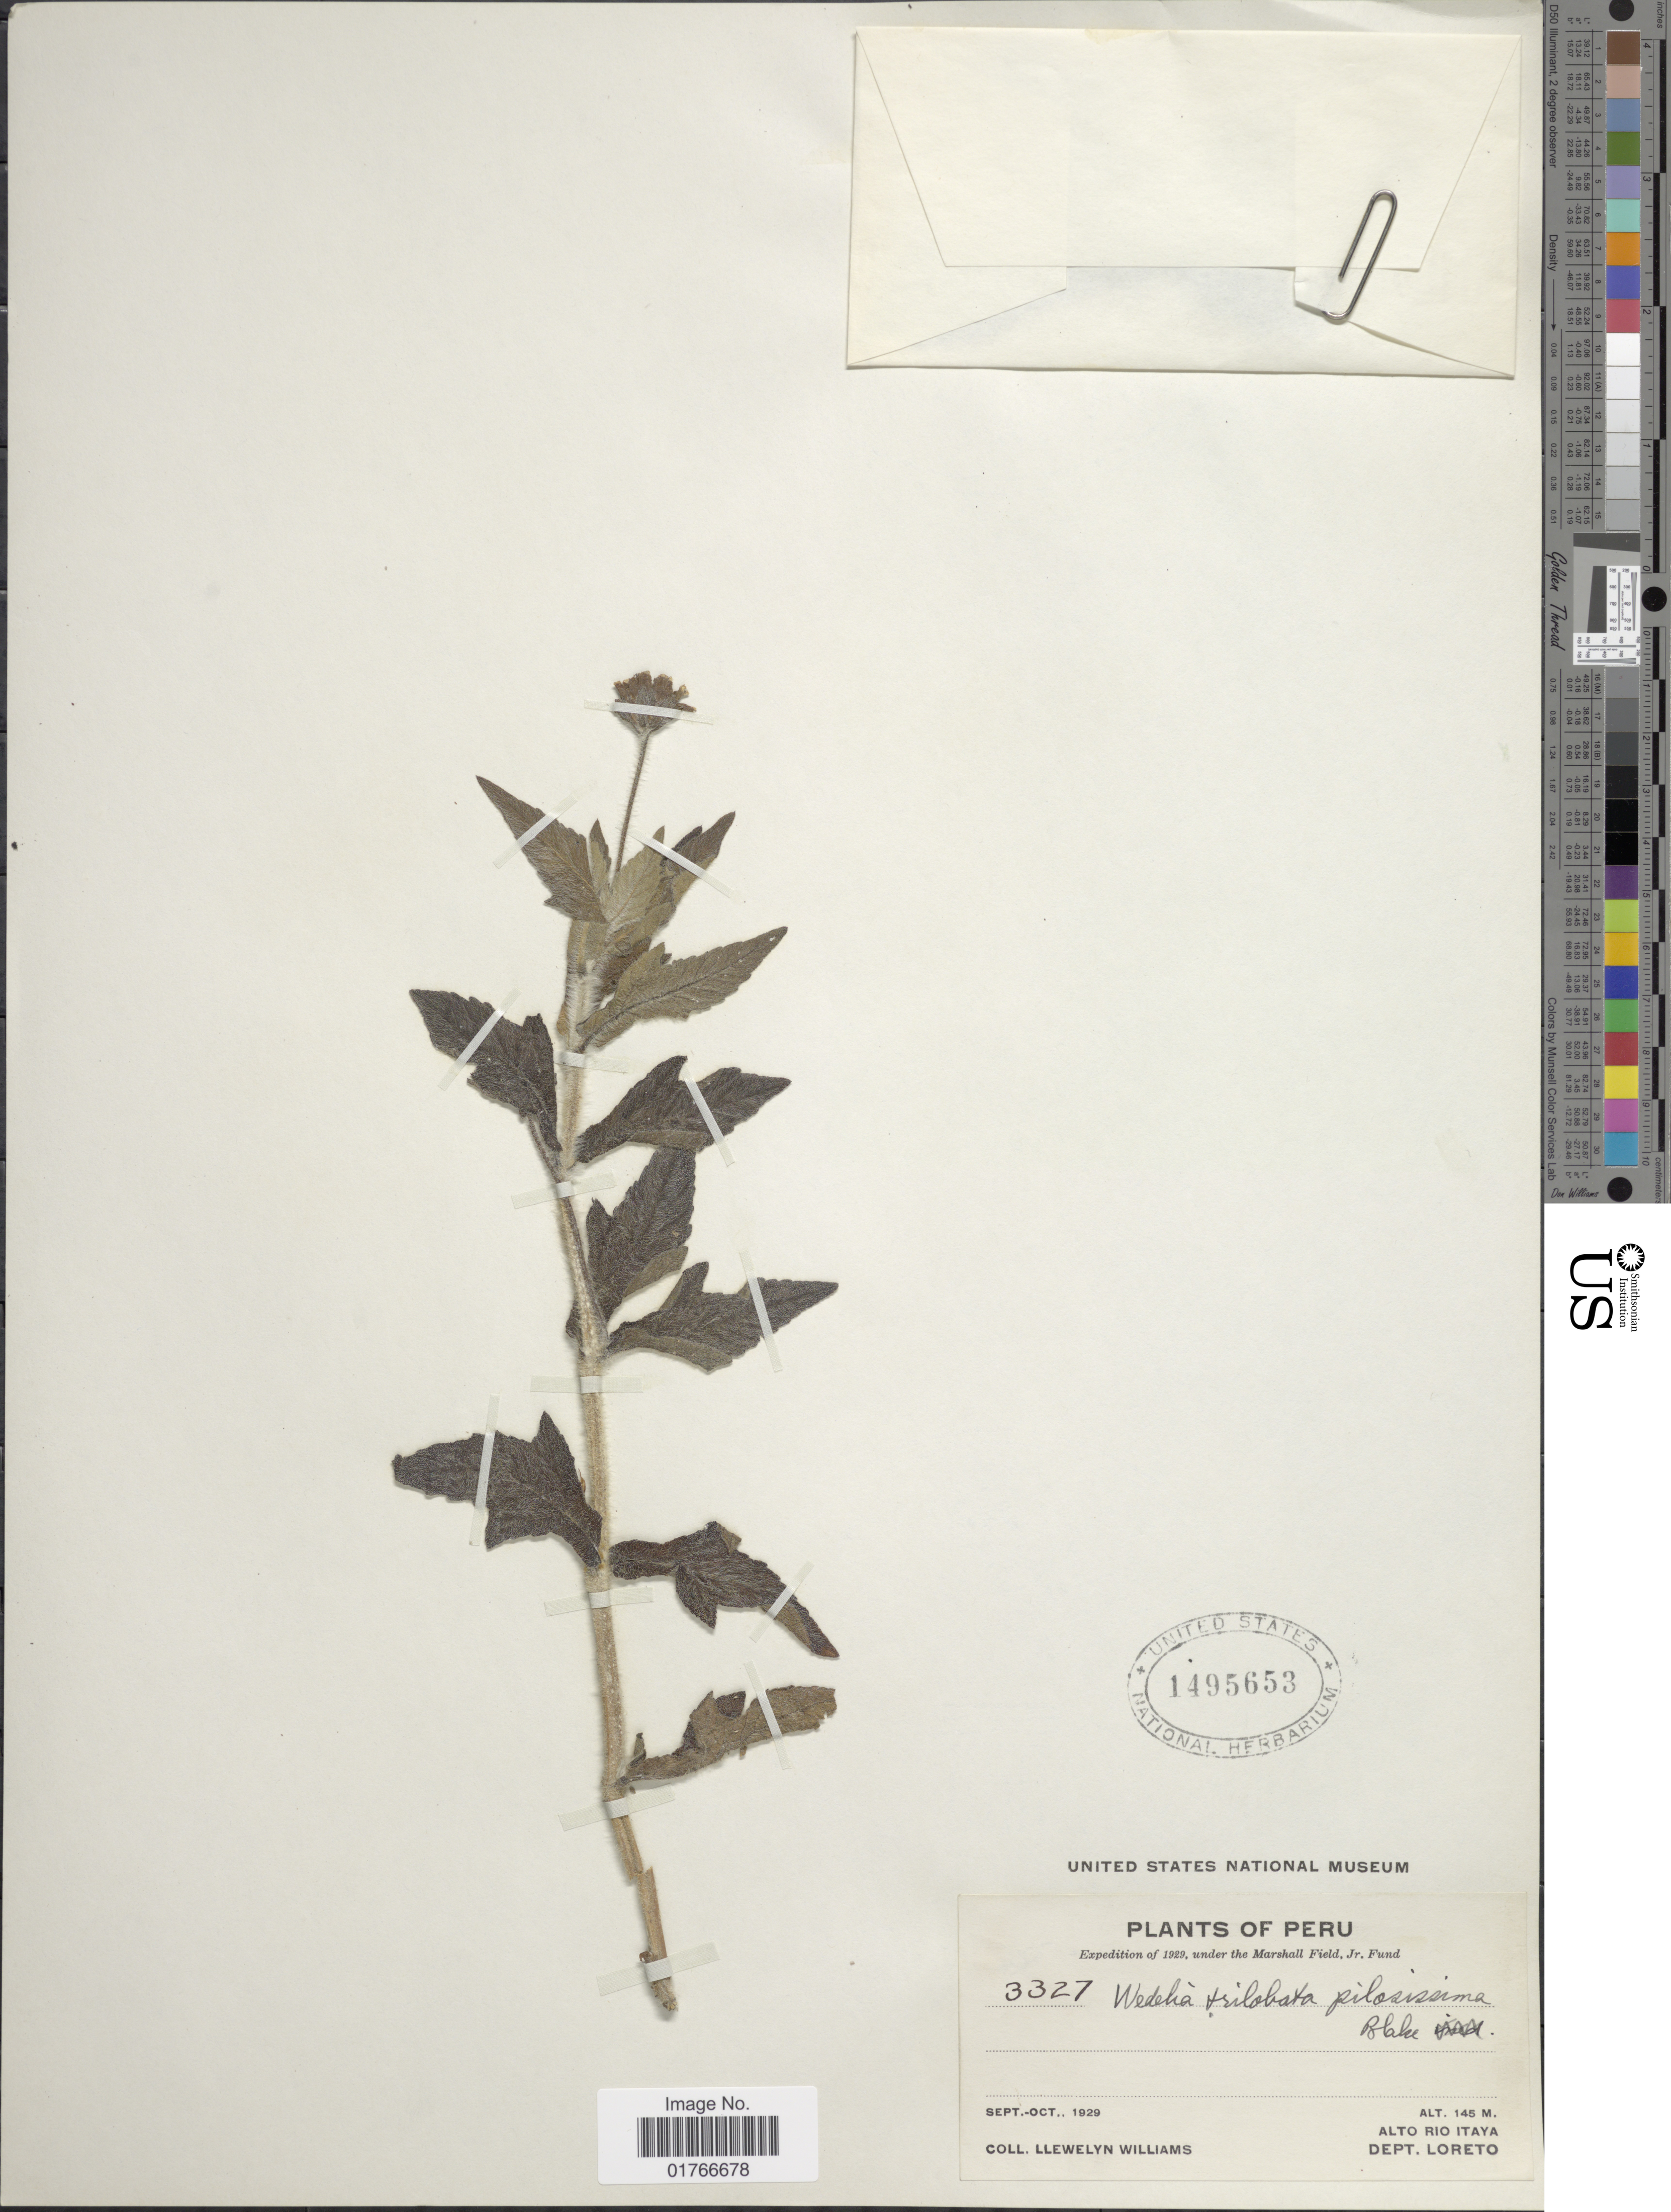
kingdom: Plantae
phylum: Tracheophyta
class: Magnoliopsida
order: Asterales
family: Asteraceae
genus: Wedelia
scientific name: Wedelia trilobata var. pilosissima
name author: S.F. Blake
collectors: Ll. Williams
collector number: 3327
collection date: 1929-09/1929-10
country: Peru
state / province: Loreto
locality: Alto Rio Itaya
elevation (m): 145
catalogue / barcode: US 1495653